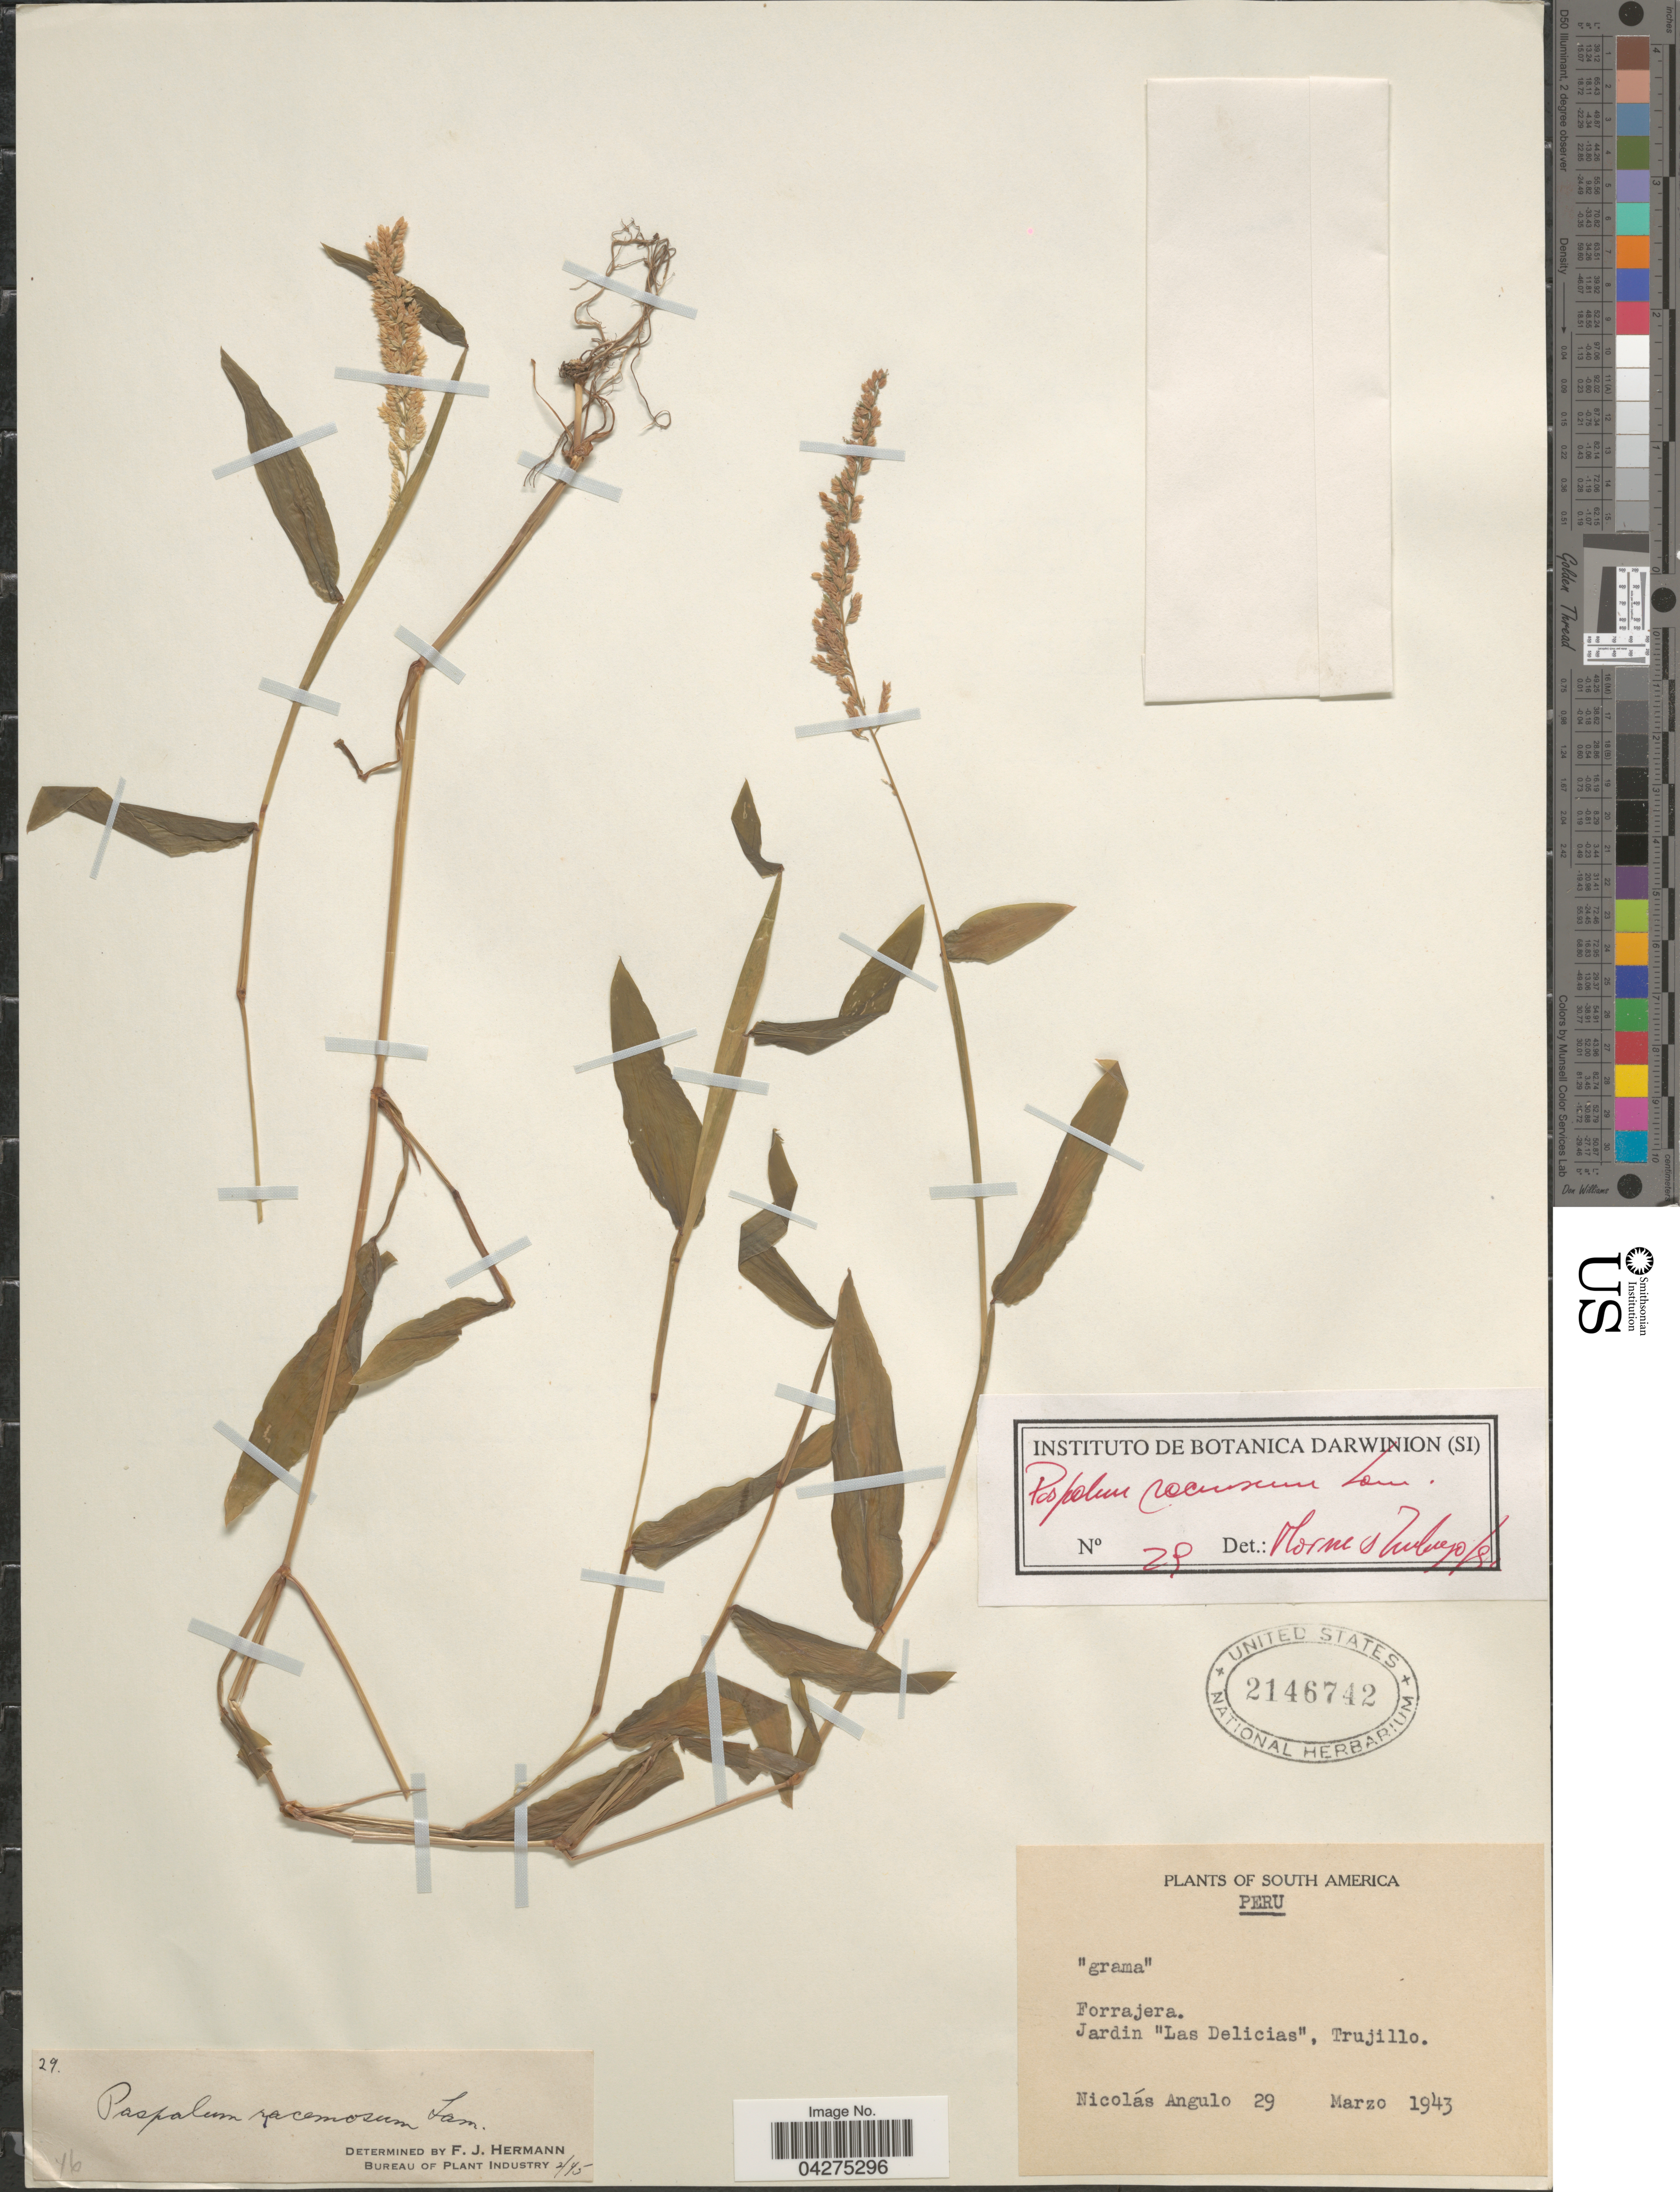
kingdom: Plantae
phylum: Tracheophyta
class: Liliopsida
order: Poales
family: Poaceae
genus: Paspalum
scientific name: Paspalum racemosum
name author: Lam.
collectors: N. Angulo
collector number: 29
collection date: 1943-03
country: Peru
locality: Forrajera. Jardin "Las Delicias", Trujillo.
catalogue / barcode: US 2146742